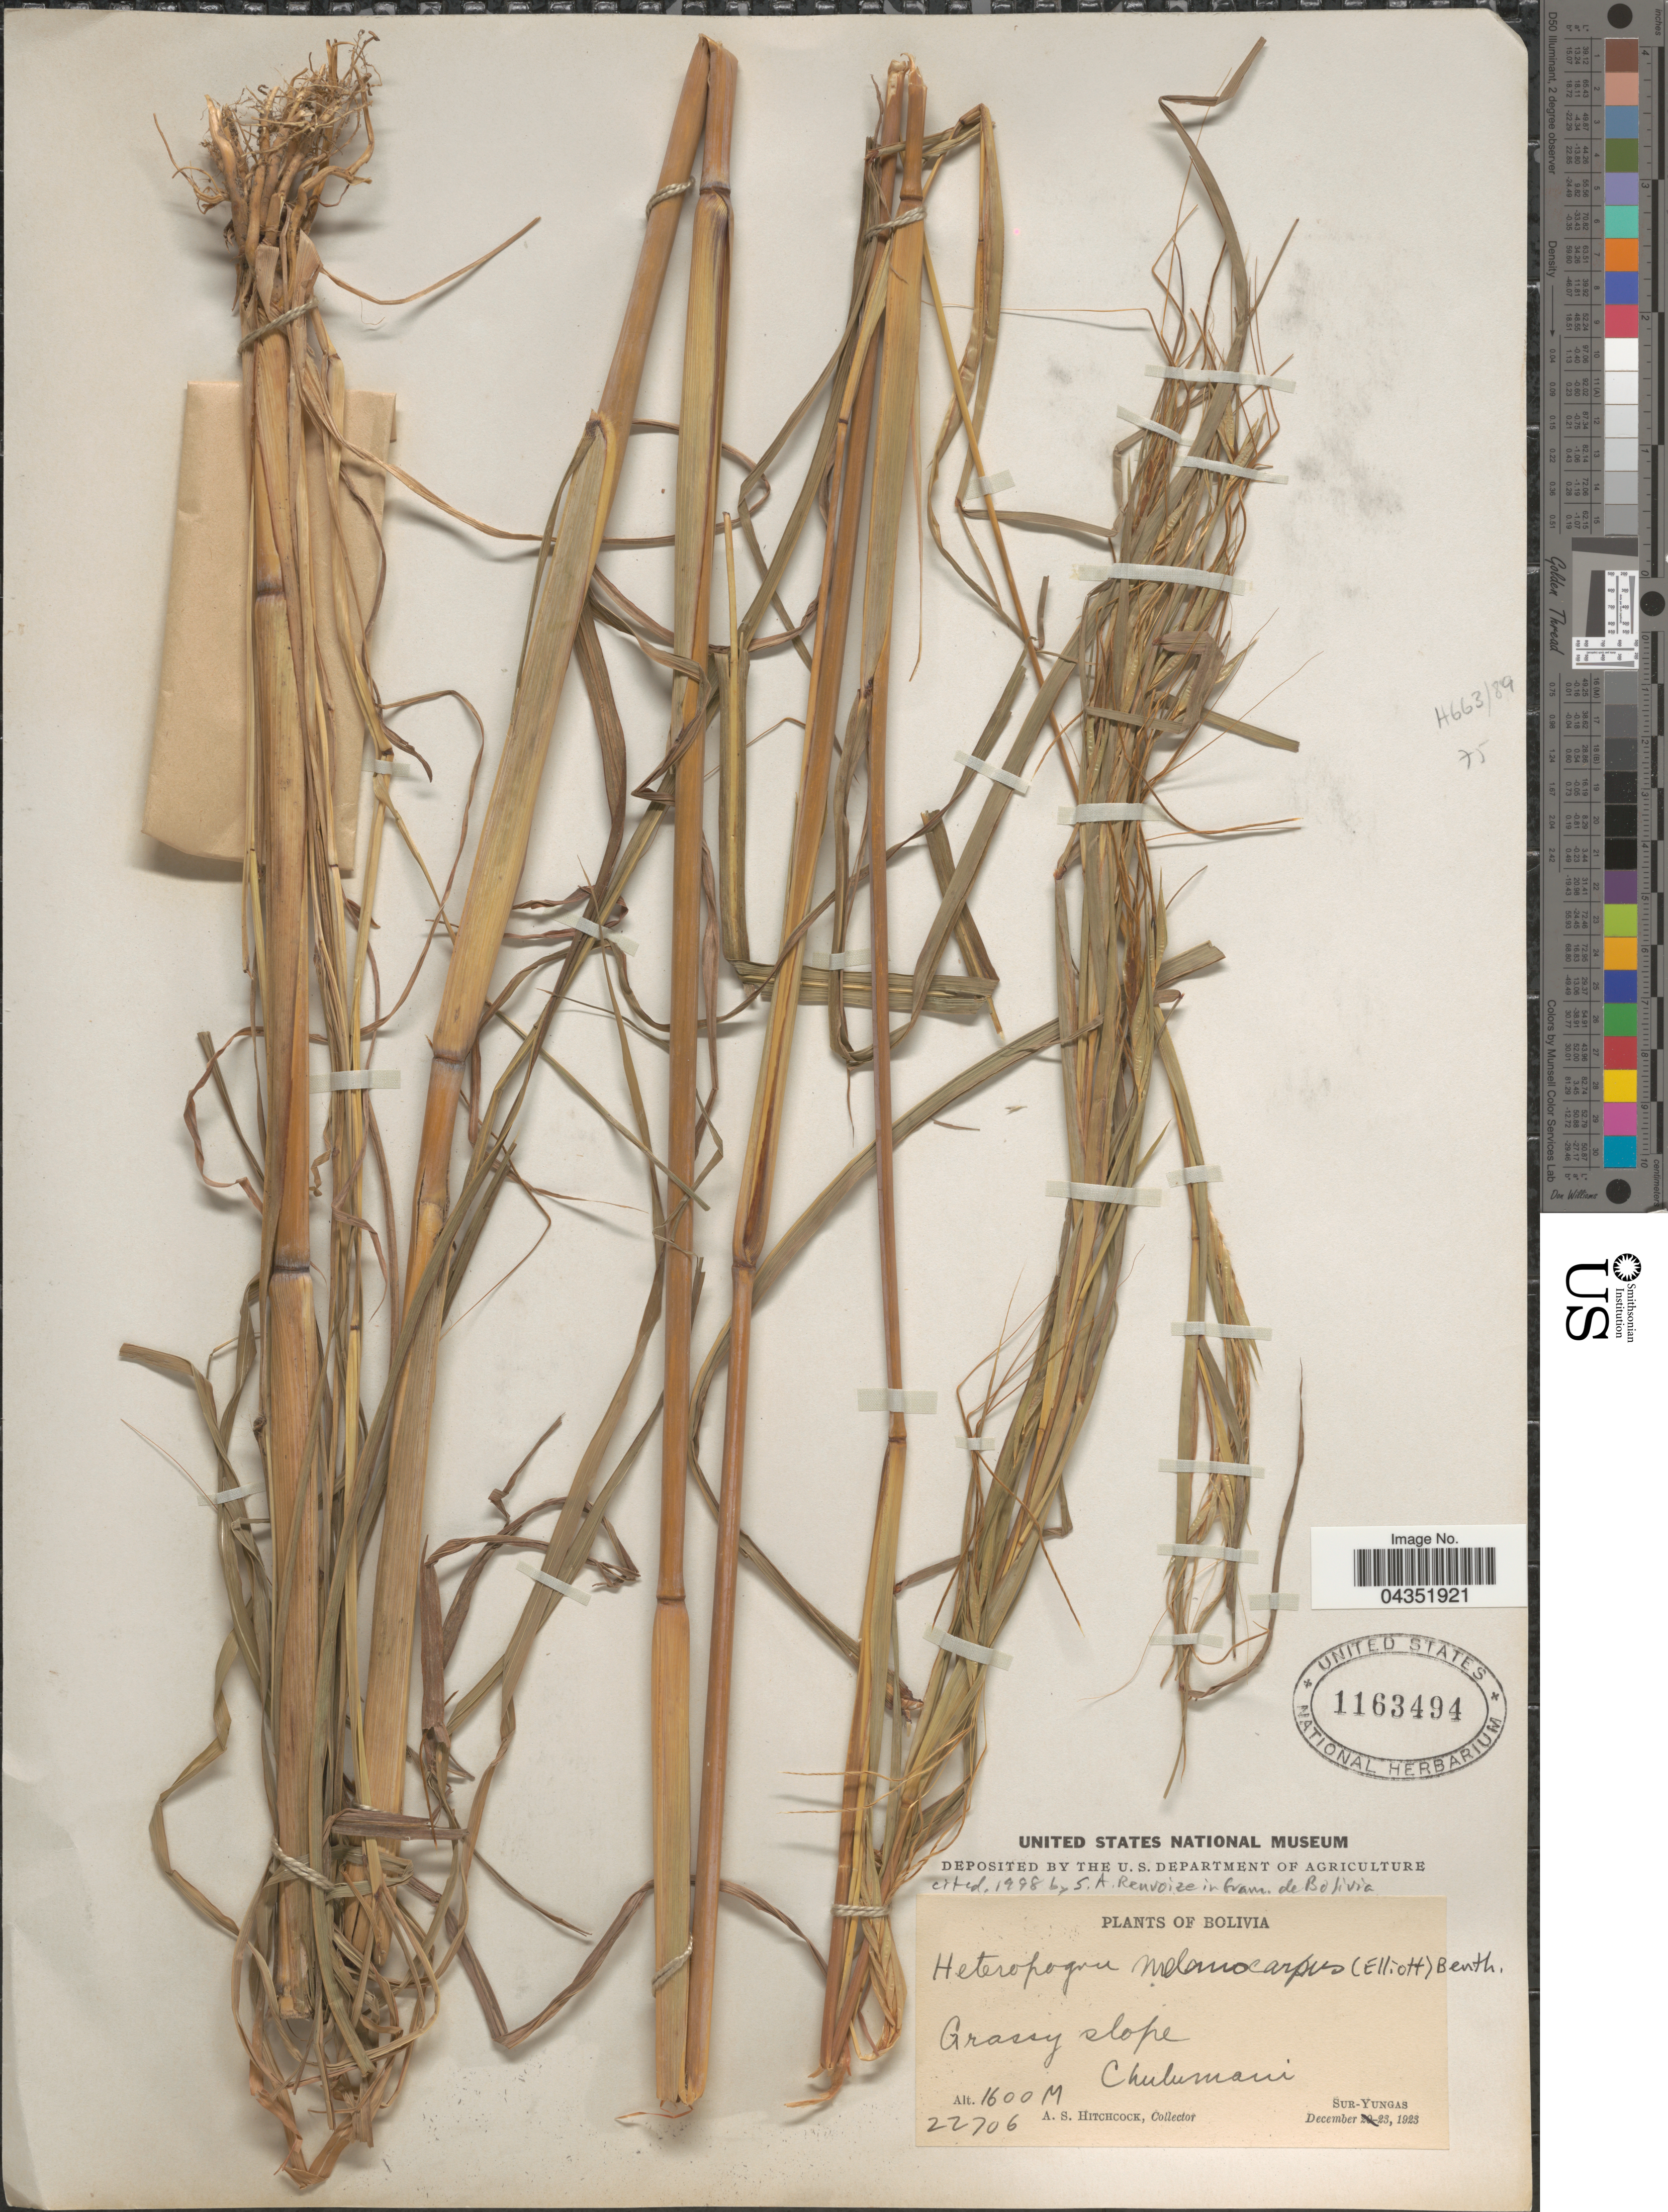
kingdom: Plantae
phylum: Tracheophyta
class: Liliopsida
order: Poales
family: Poaceae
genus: Heteropogon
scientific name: Heteropogon melanocarpus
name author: (Elliott) Benth.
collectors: A. S. Hitchcock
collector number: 22706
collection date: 1923-12-23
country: Bolivia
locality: Chulumani. Sur-Yungas.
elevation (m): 1600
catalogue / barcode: US 1163494